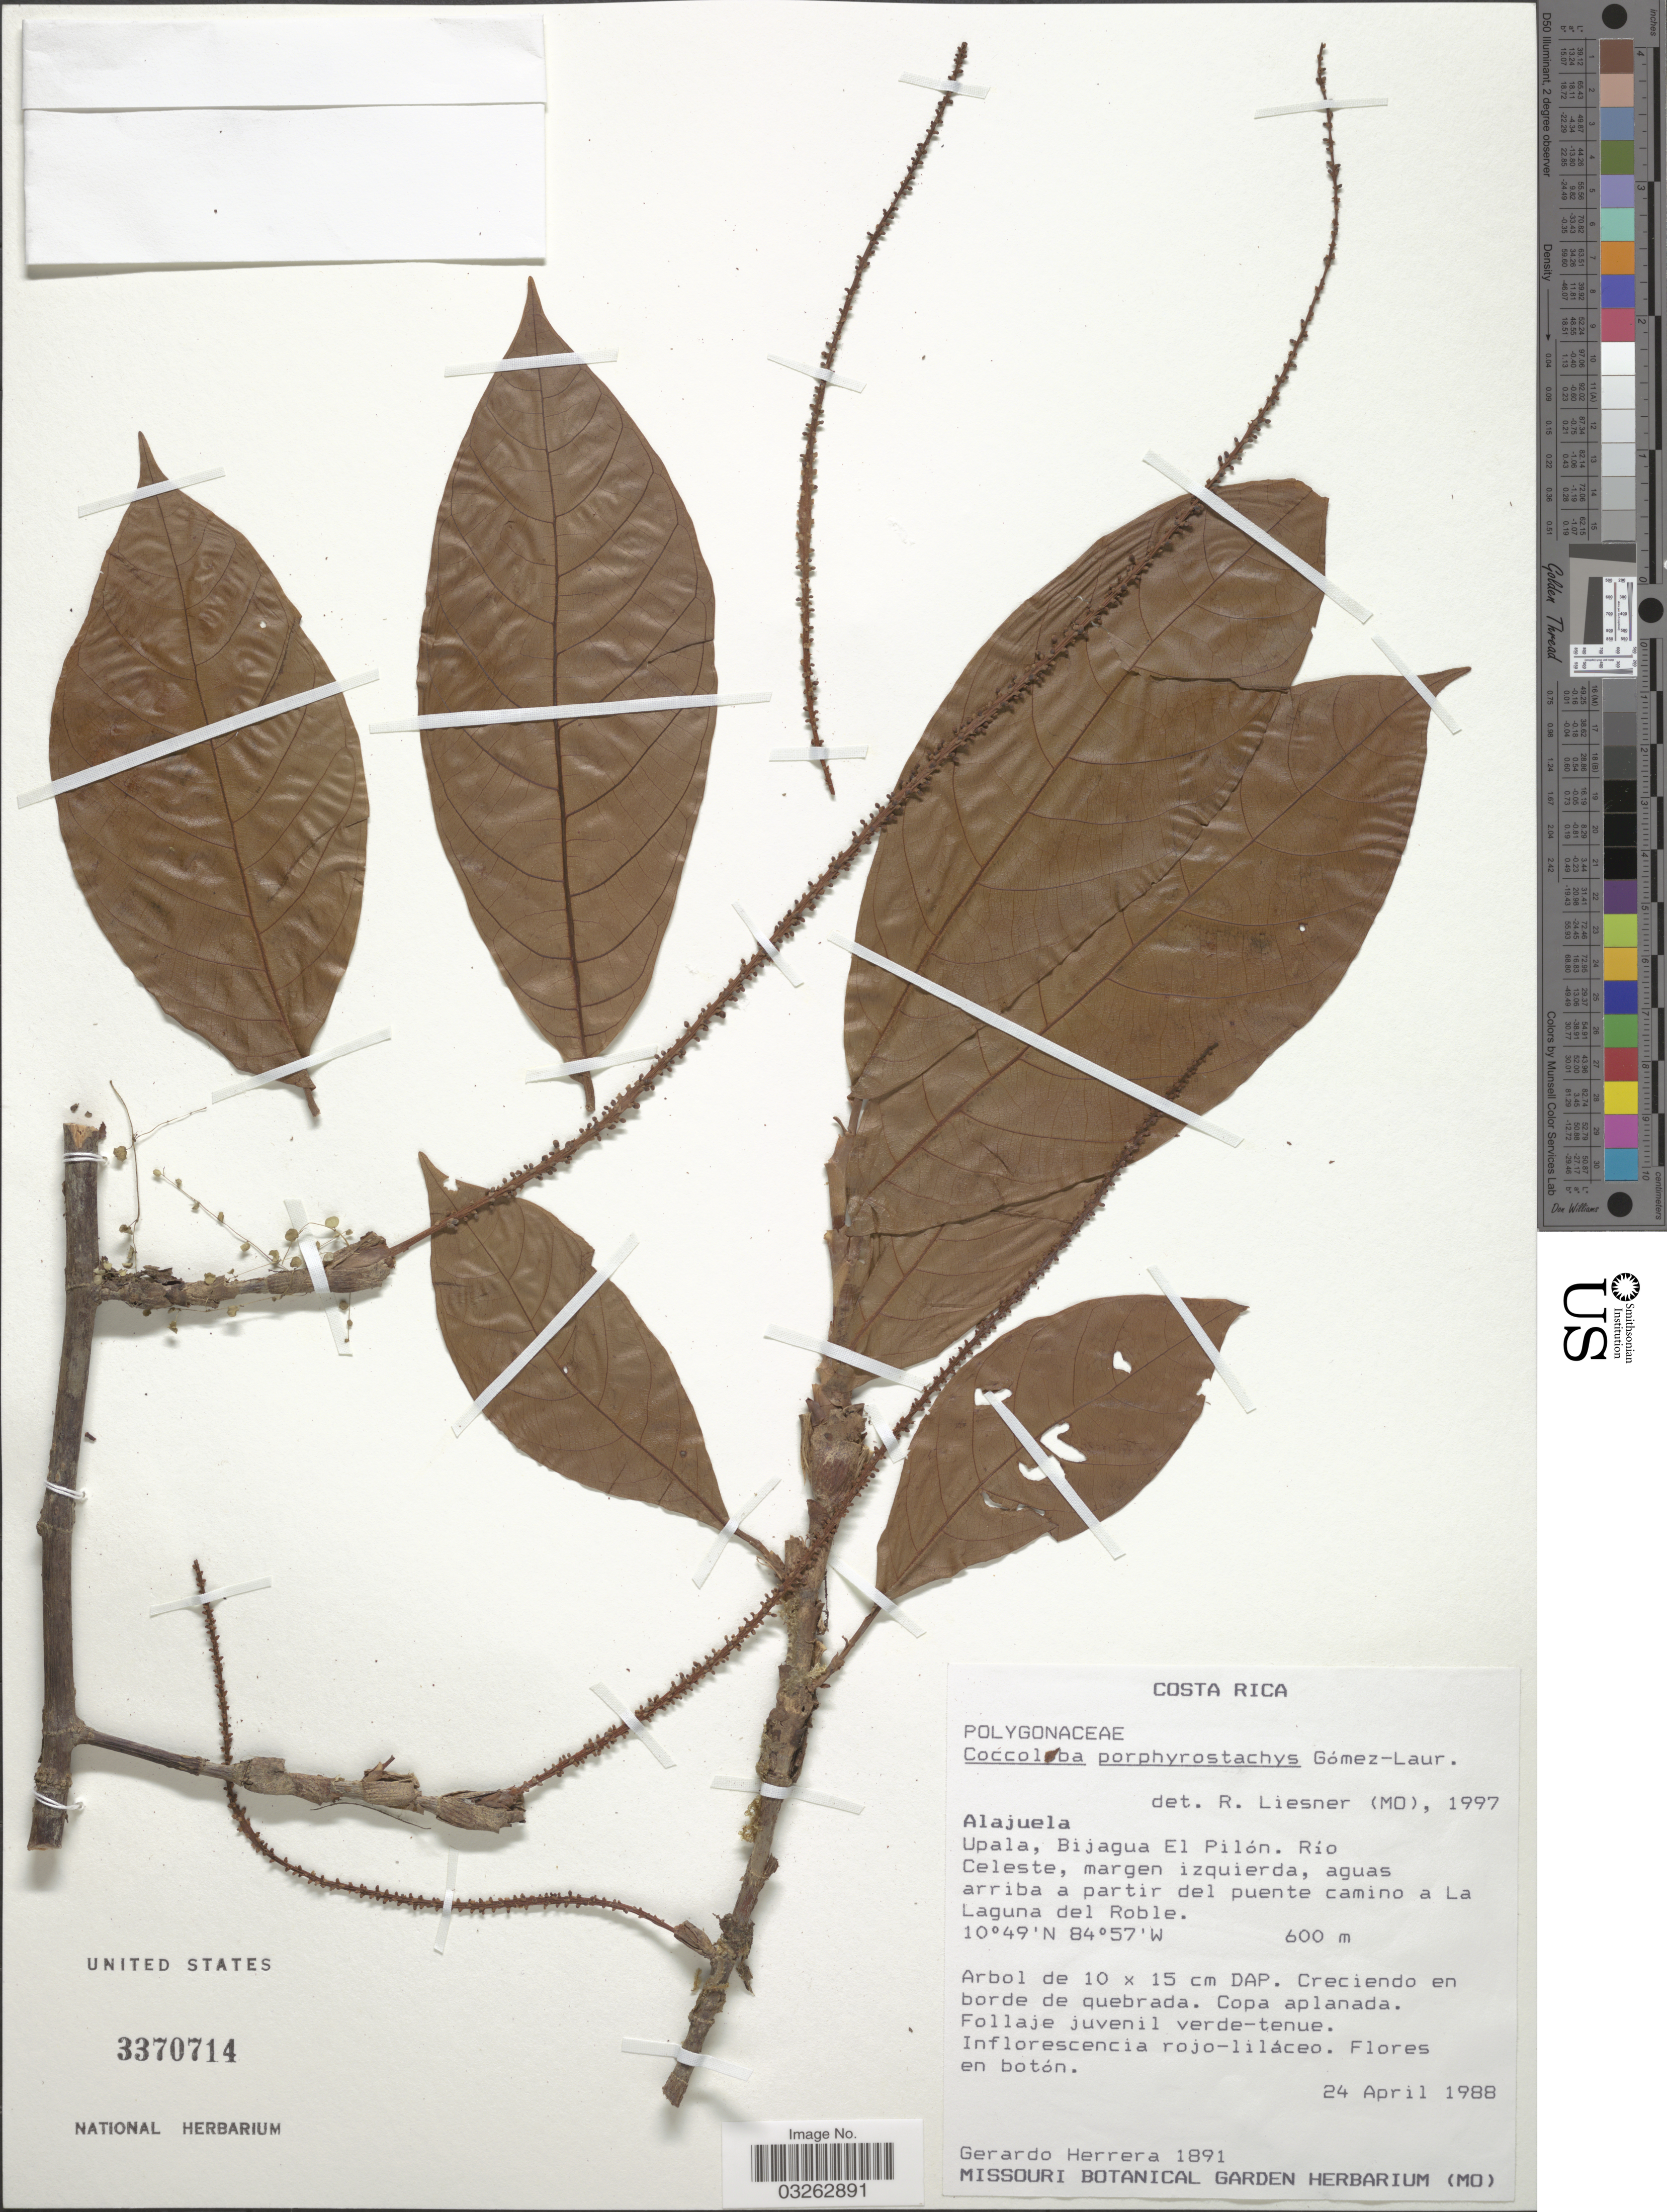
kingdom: Plantae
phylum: Tracheophyta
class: Magnoliopsida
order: Caryophyllales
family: Polygonaceae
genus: Coccoloba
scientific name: Coccoloba porphyrostachys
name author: Gómez-Laur.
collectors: G. Herrera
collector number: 1891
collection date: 1988-04-24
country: Costa Rica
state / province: Alajuela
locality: Upala, Bijagua El Pilón, Río Celeste, margen izquierda, aguas arriba a partir del puente camino a La Laguna del Roble.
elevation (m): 600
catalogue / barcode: US 3370714